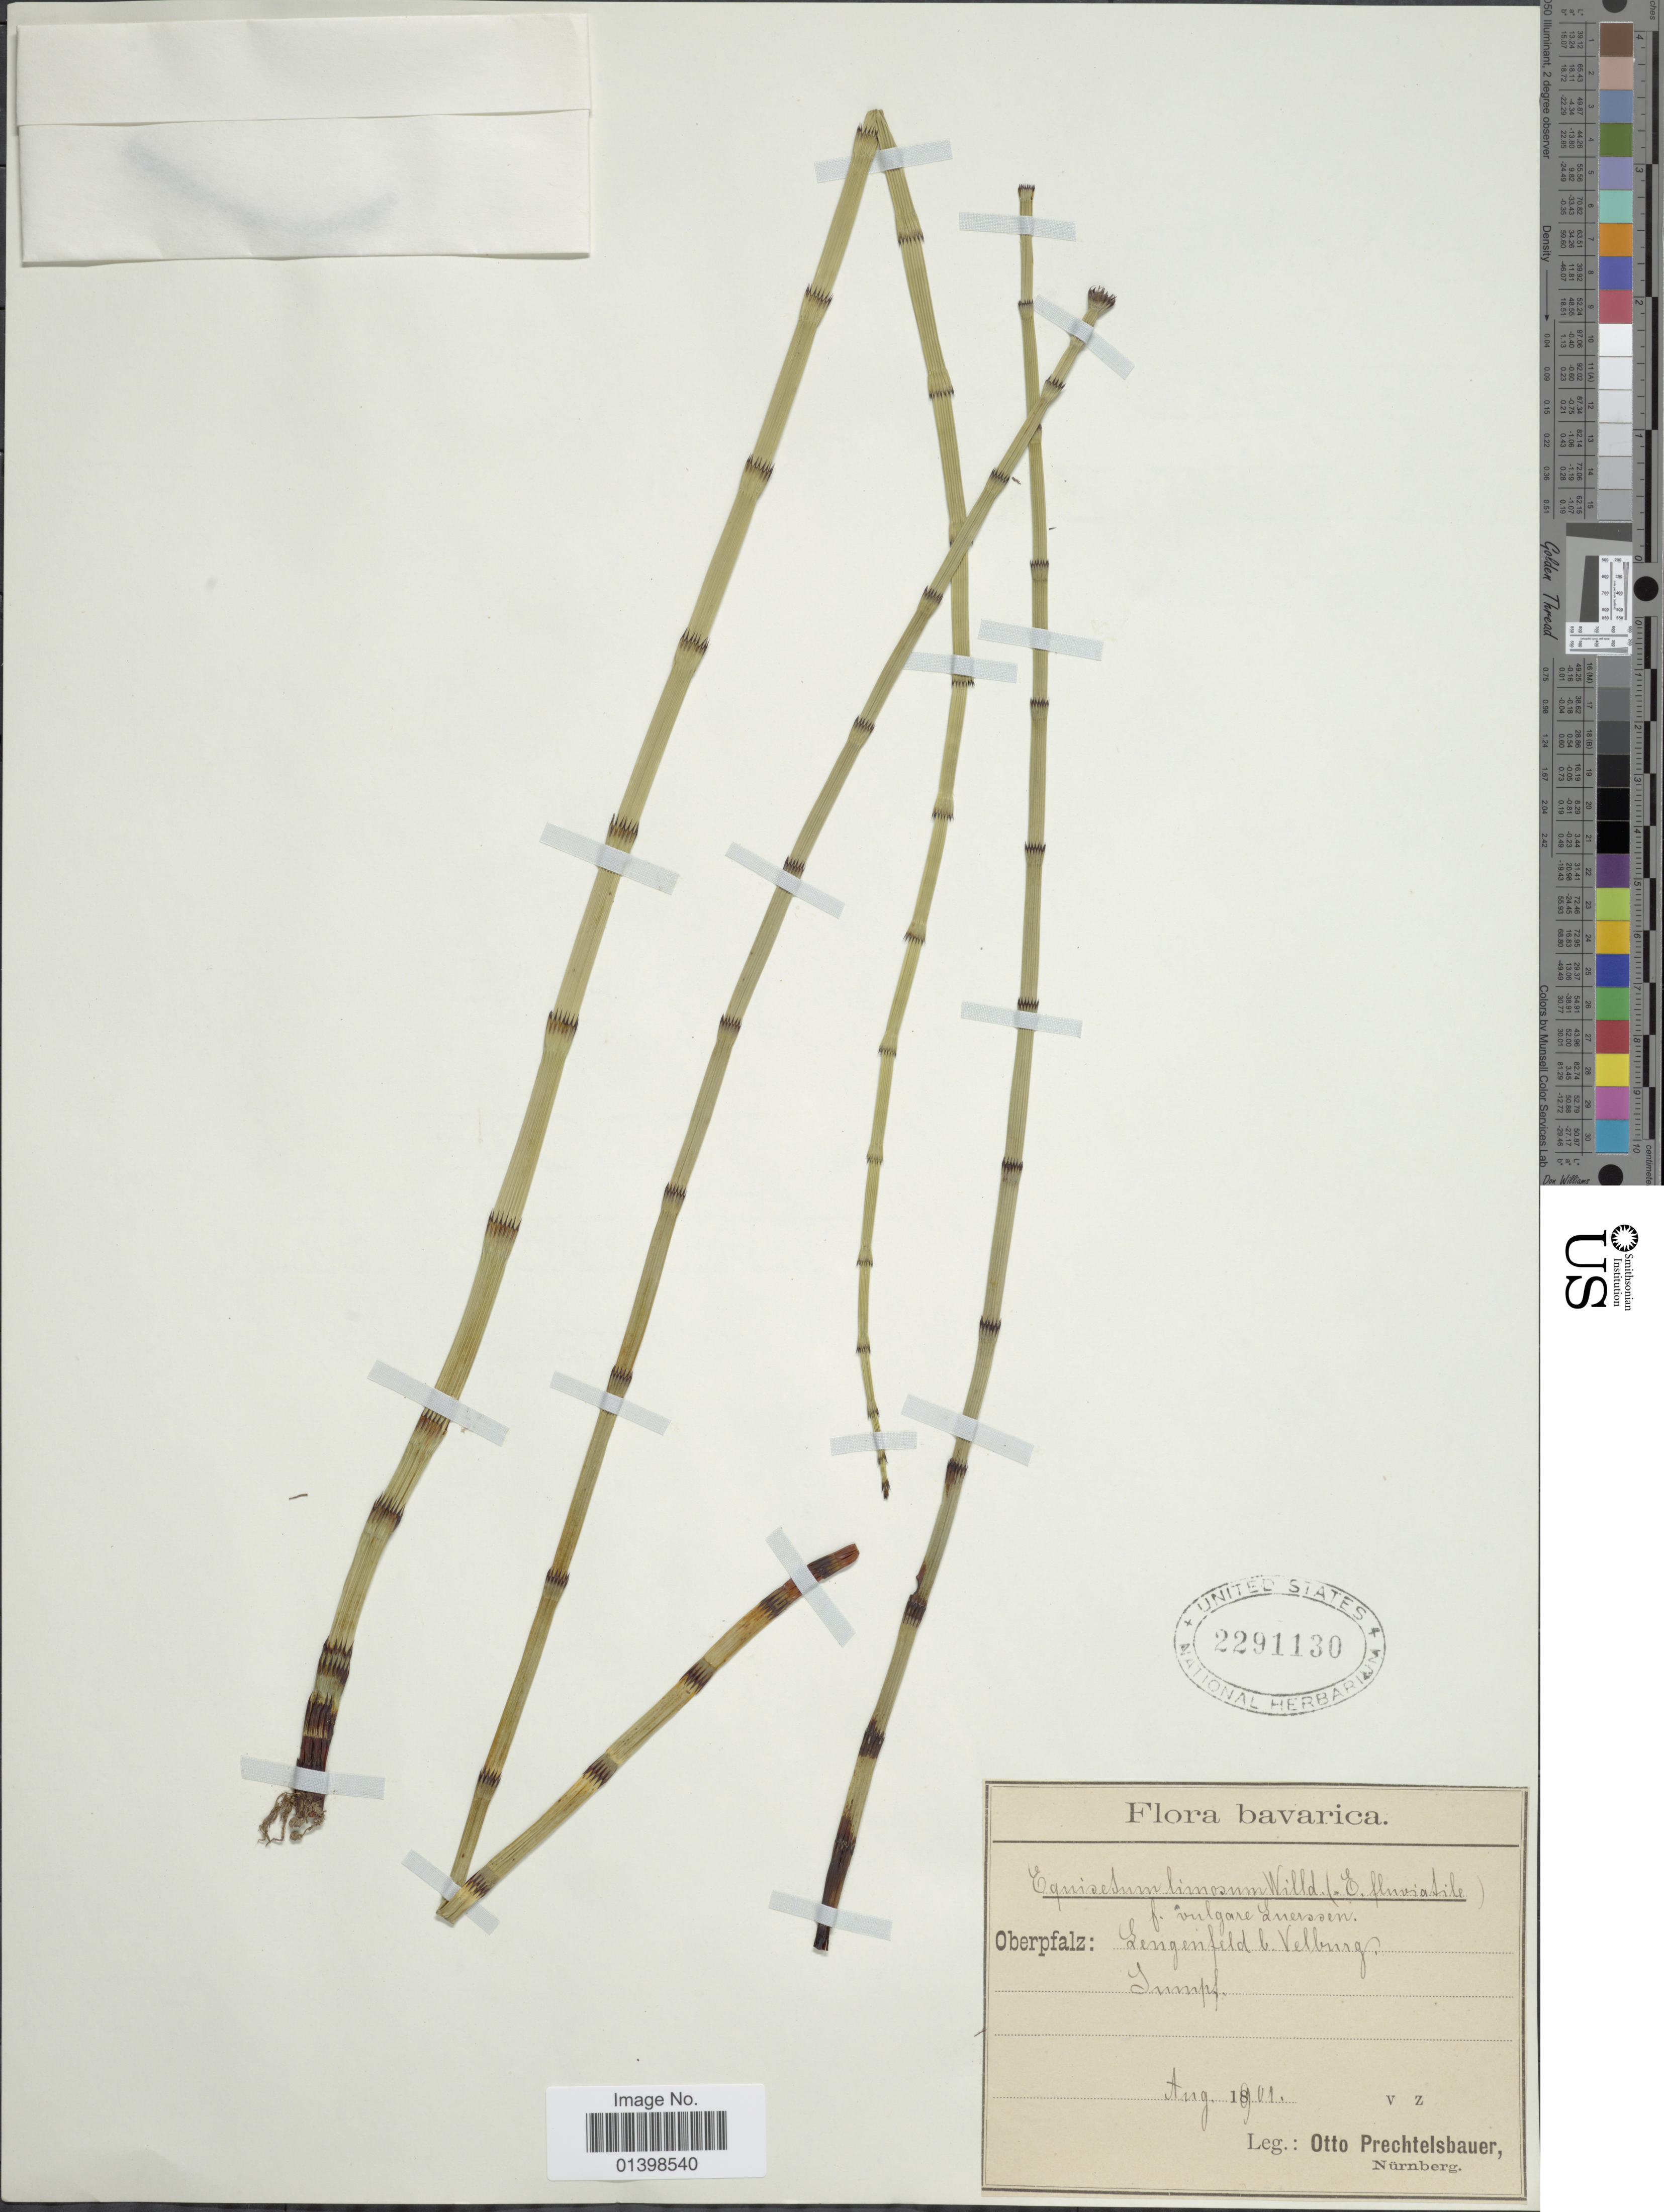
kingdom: Plantae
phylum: Tracheophyta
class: Polypodiopsida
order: Equisetales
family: Equisetaceae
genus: Equisetum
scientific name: Equisetum fluviatile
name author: L.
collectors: O. Prechtelsbauer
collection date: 1901-08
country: Germany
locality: Bavarica, Oberpfalz: Lengenfeld b Velburg. Sumpf [interpreted]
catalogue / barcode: US 2291130